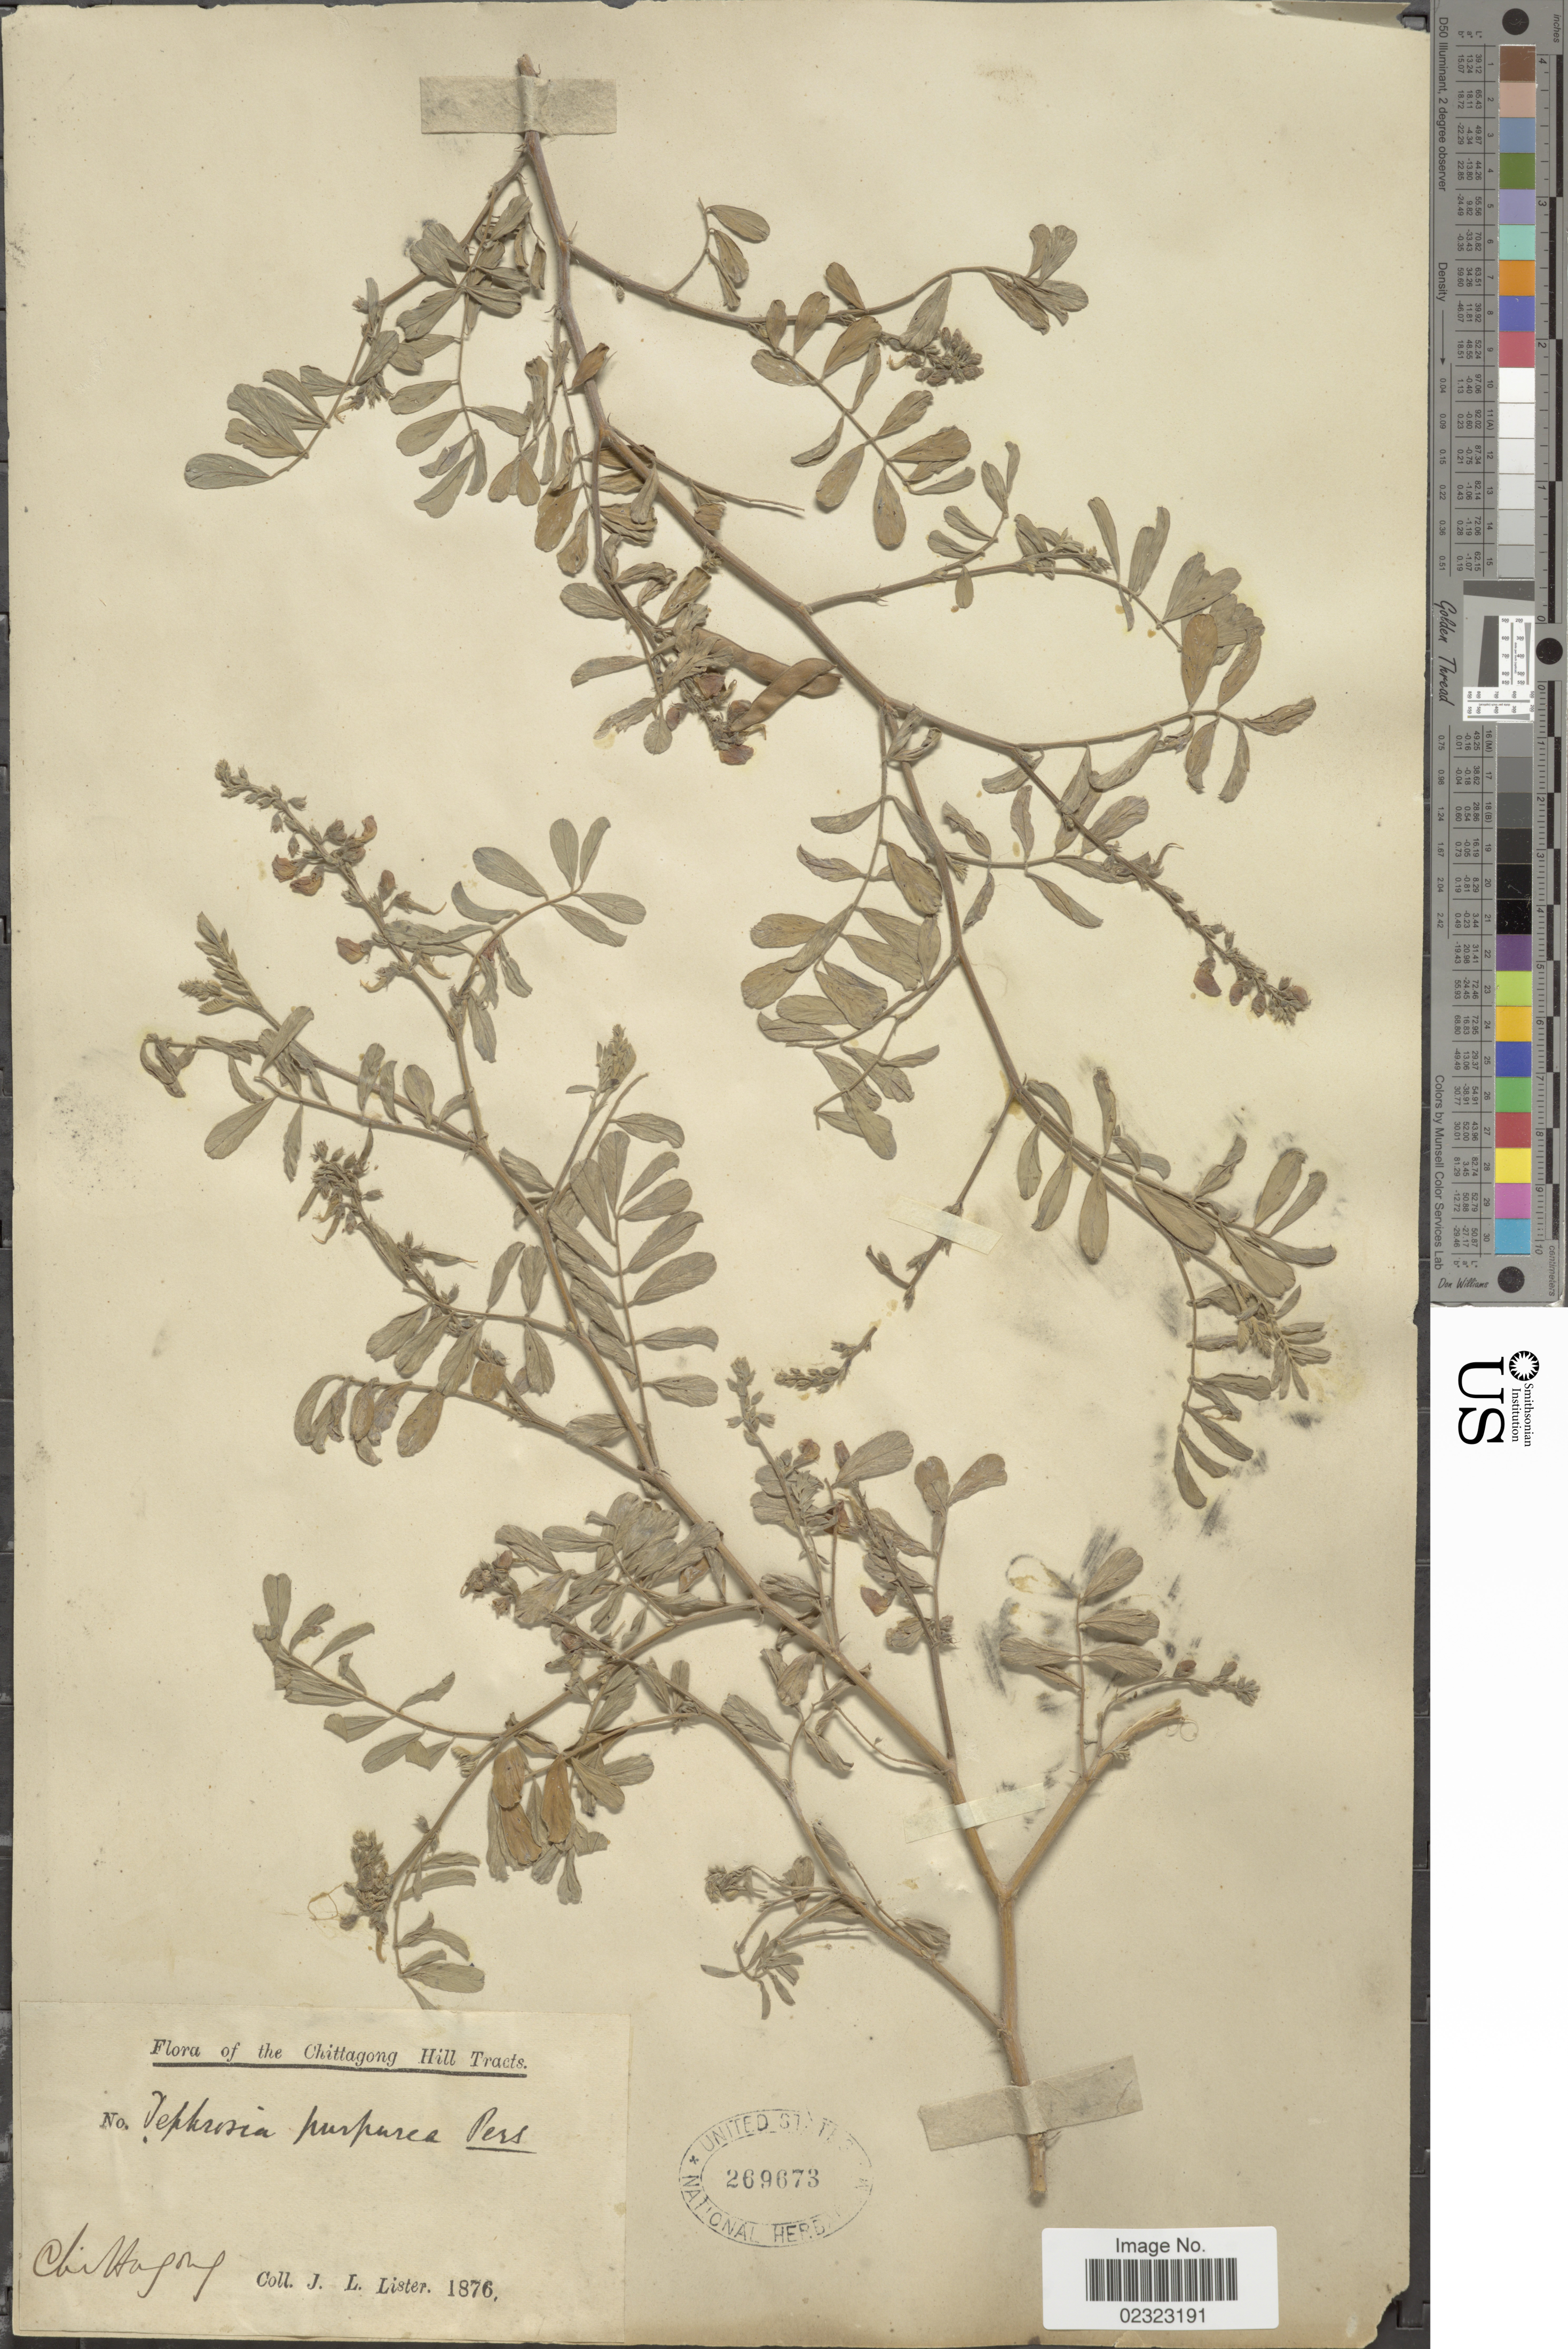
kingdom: Plantae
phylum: Tracheophyta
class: Magnoliopsida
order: Fabales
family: Fabaceae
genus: Tephrosia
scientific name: Tephrosia purpurea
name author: (L.) Pers.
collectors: J. Lister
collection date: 1876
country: Bangladesh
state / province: Chittagong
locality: Chittagong Hill Tracts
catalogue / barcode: US 269673